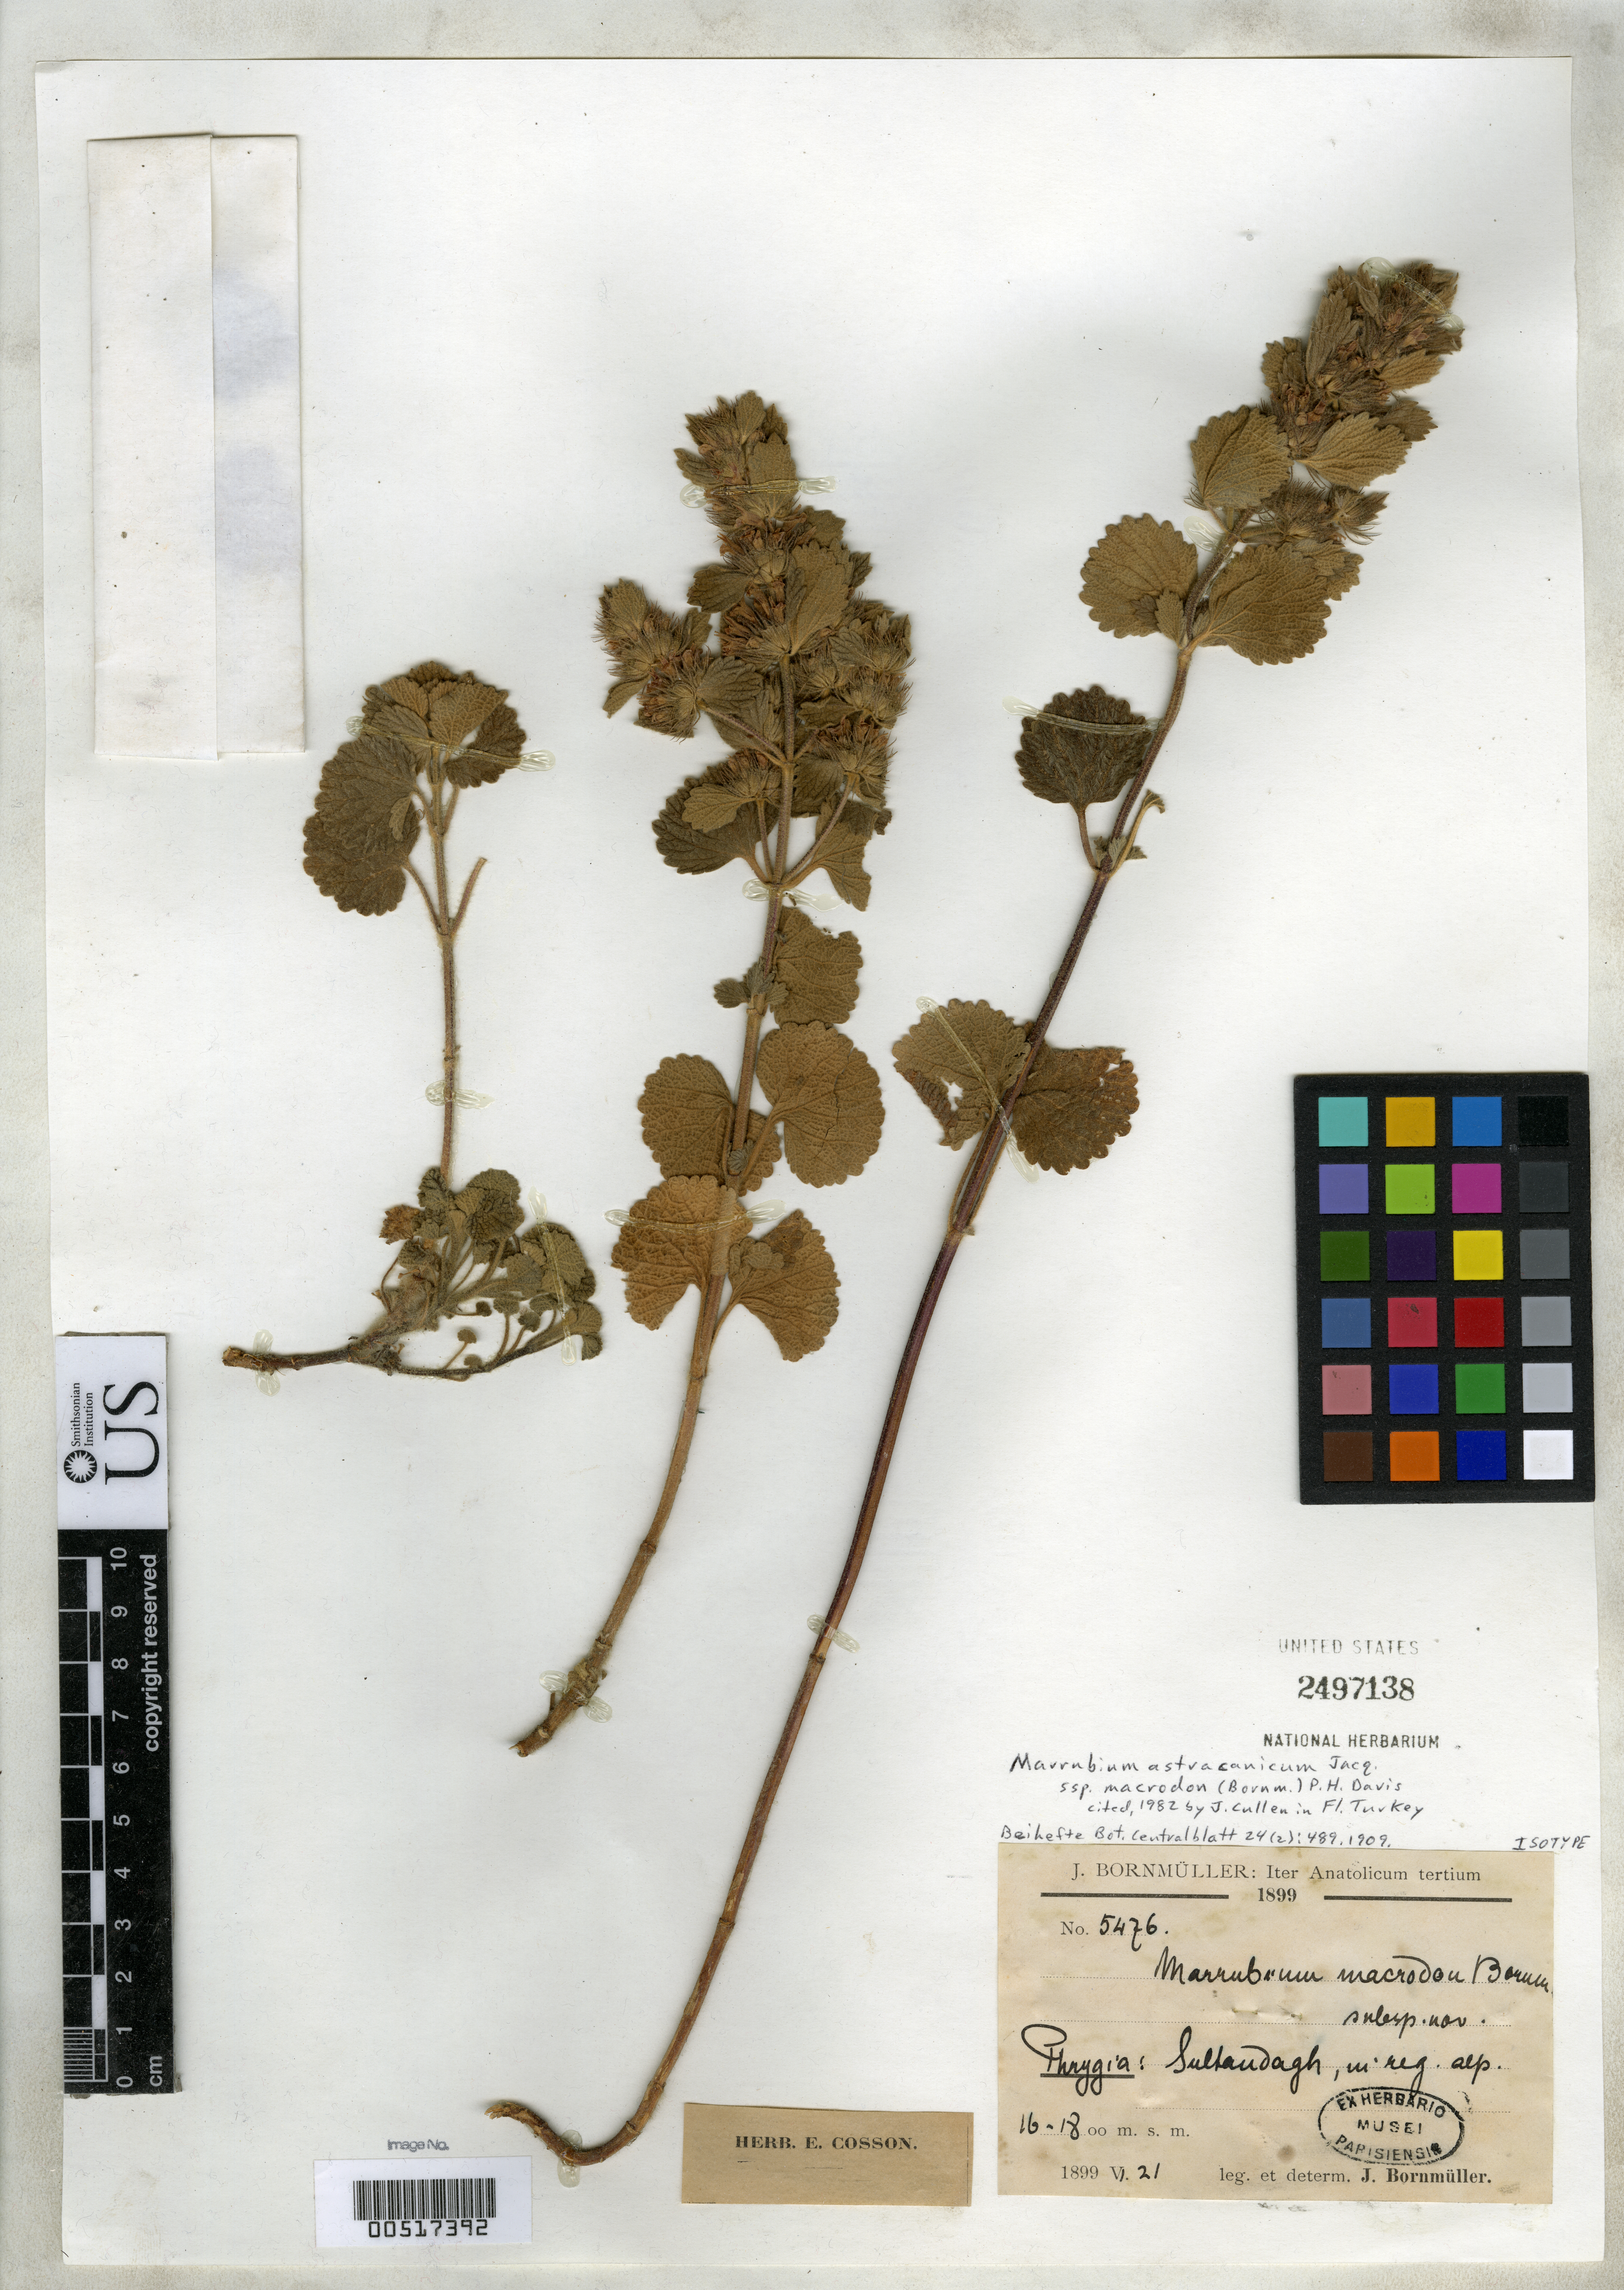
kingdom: Plantae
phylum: Tracheophyta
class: Magnoliopsida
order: Lamiales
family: Lamiaceae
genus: Marrubium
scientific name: Marrubium macrodon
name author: Bornm.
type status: Isotype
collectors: J. Bornmüller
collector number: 5476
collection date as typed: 21 Jun 1899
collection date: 1899-06-21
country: Turkey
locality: Sulhandagh, in reg. Alp., iter Anatolicum tertium.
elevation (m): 1600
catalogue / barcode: US 2497138